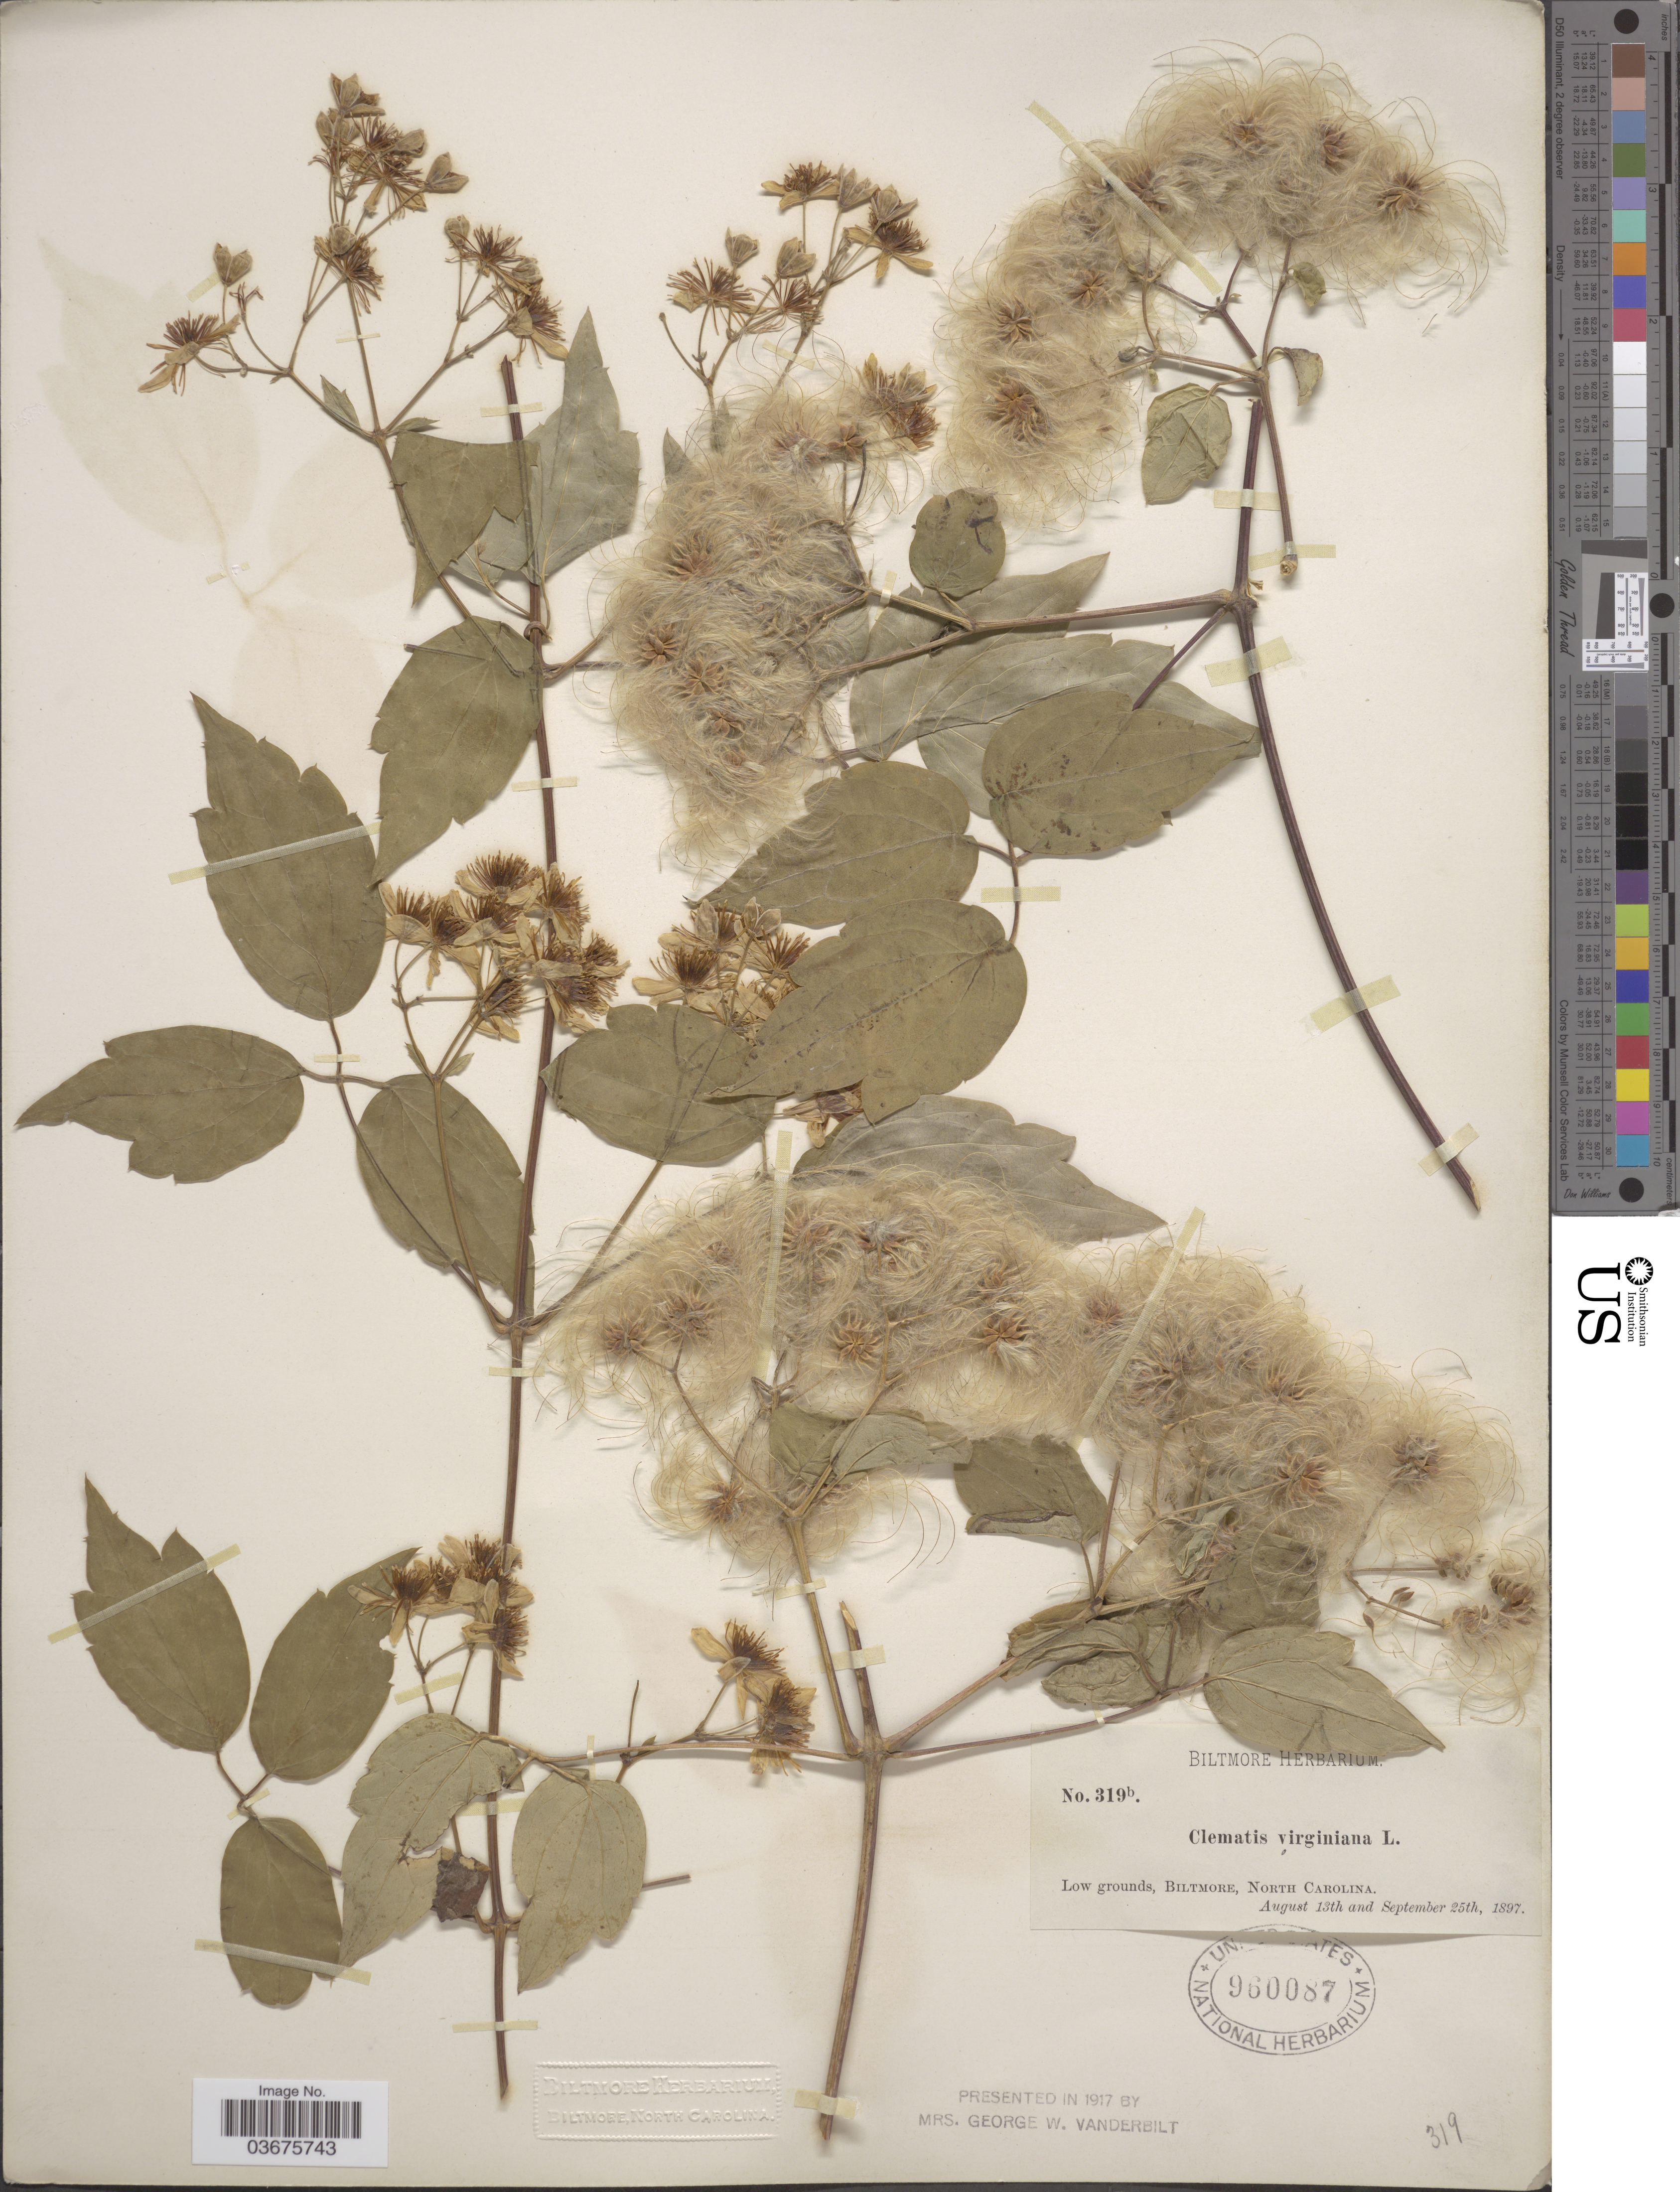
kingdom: Plantae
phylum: Tracheophyta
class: Magnoliopsida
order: Ranunculales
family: Ranunculaceae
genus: Clematis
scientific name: Clematis virginiana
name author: L.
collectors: ex herb. Biltmore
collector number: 319b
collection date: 1897-08-13/1897-09-25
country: United States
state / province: North Carolina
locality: Low grounds, Biltmore.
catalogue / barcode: US 960087